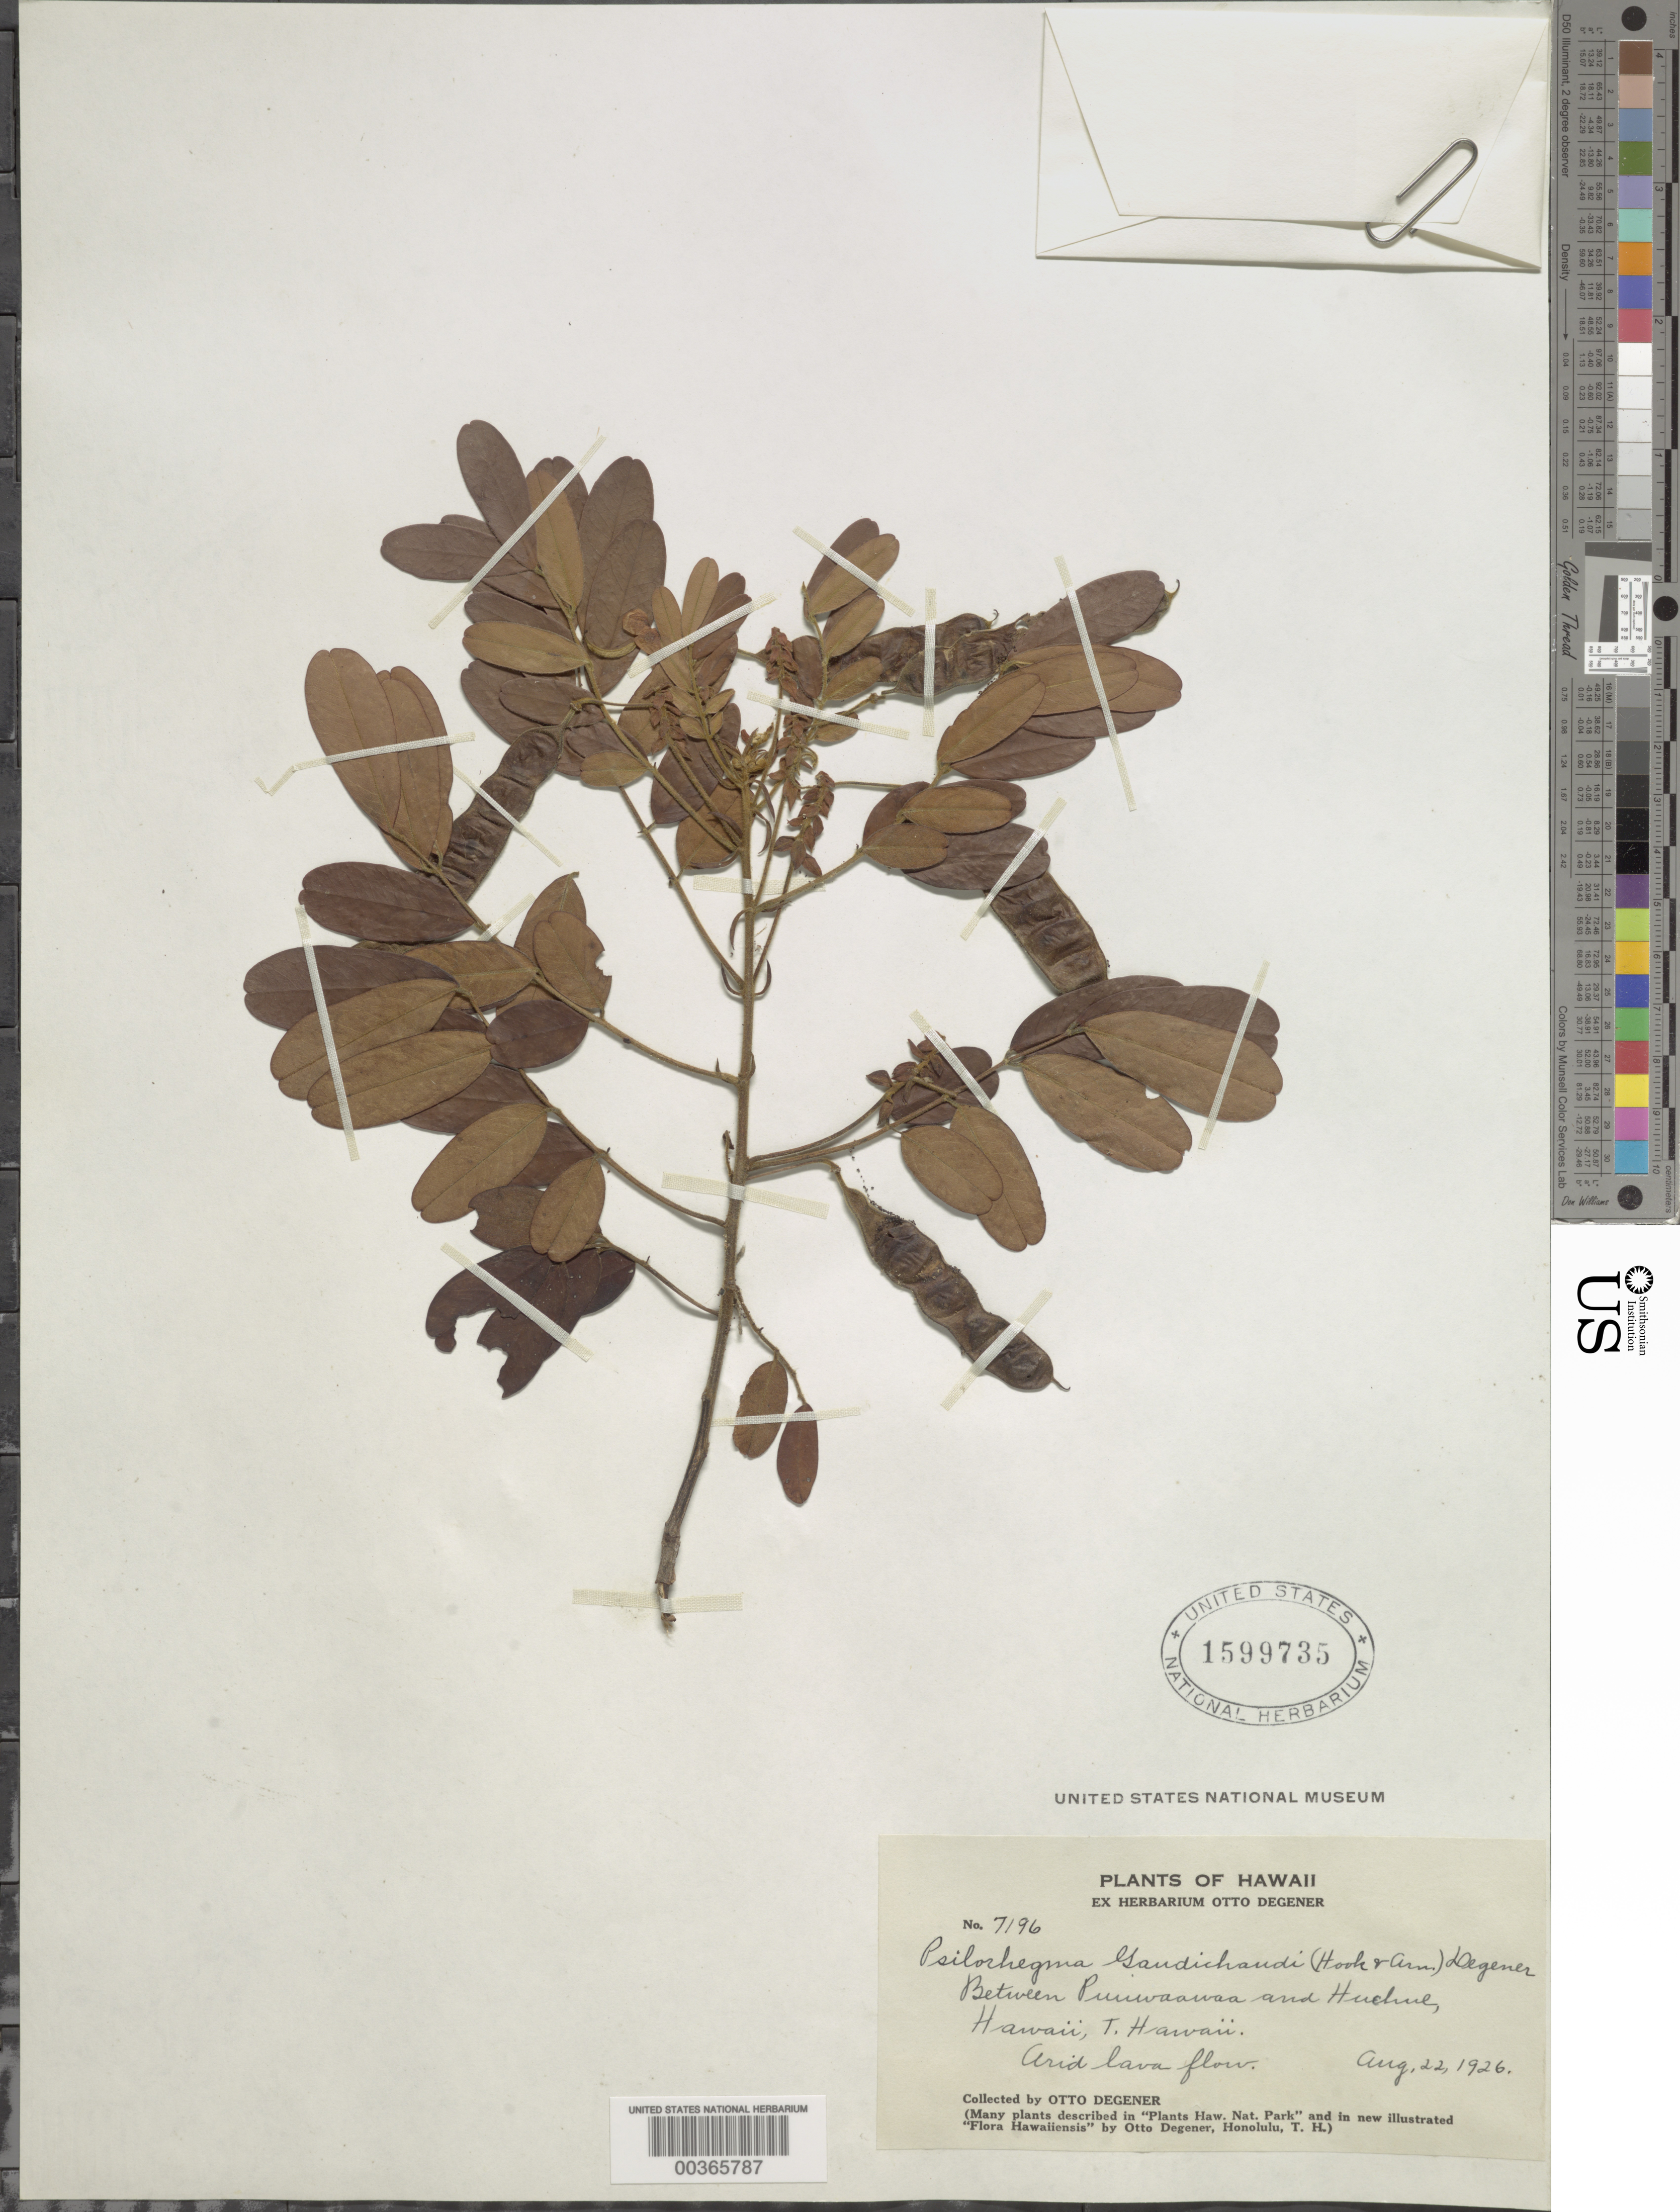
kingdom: Plantae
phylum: Tracheophyta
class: Magnoliopsida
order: Fabales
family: Fabaceae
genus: Senna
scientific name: Senna gaudichaudii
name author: (Hook. & Arn.) H.S. Irwin & Barneby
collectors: O. Degener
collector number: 7196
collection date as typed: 22 Aug 1922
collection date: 1922-08-22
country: United States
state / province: Hawaii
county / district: Hawaii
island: Hawaii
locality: Between puiwaawaa and huchue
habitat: Arid lava flow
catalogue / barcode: US 1599735